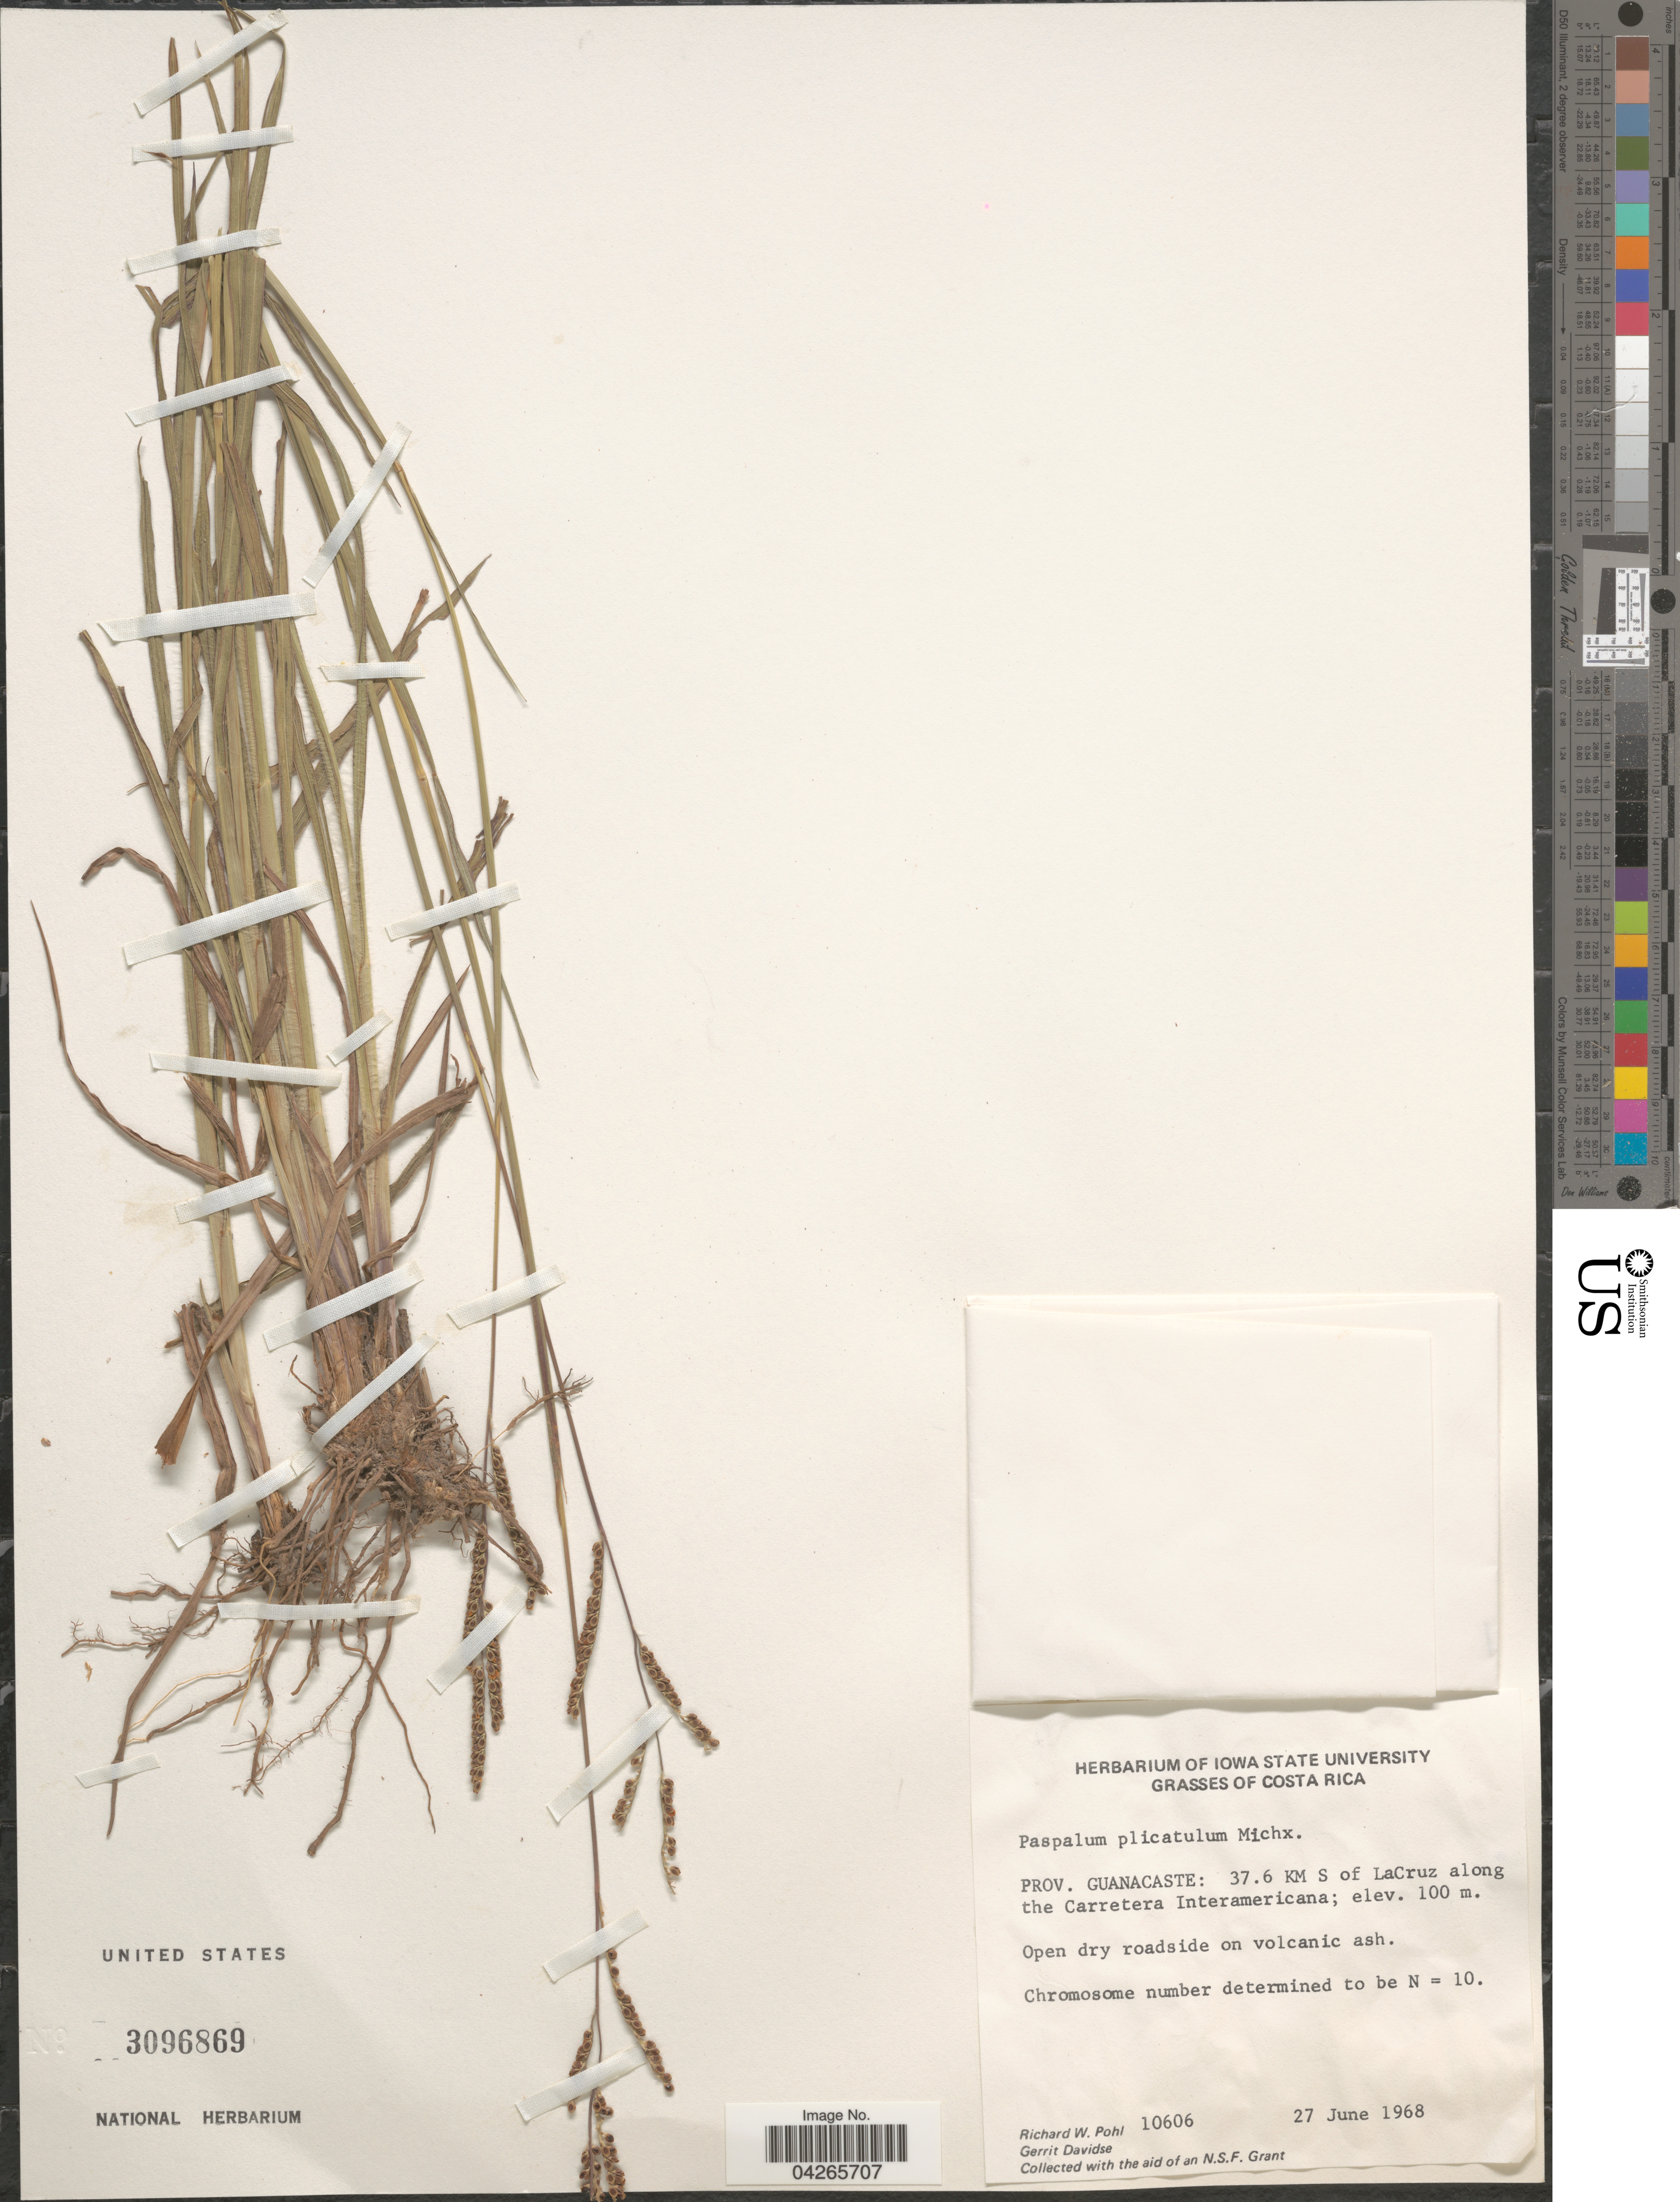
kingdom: Plantae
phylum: Tracheophyta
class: Liliopsida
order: Poales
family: Poaceae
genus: Paspalum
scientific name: Paspalum plicatulum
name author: Michx.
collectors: R. W. Pohl & G. Davidse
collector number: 10606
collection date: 1968-06-27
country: Costa Rica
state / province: Guanacaste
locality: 37.6 KM S of LaCruz along the Carretera Interamericana; Open dry roadside on volcanic ash.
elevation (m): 100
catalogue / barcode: US 3096869